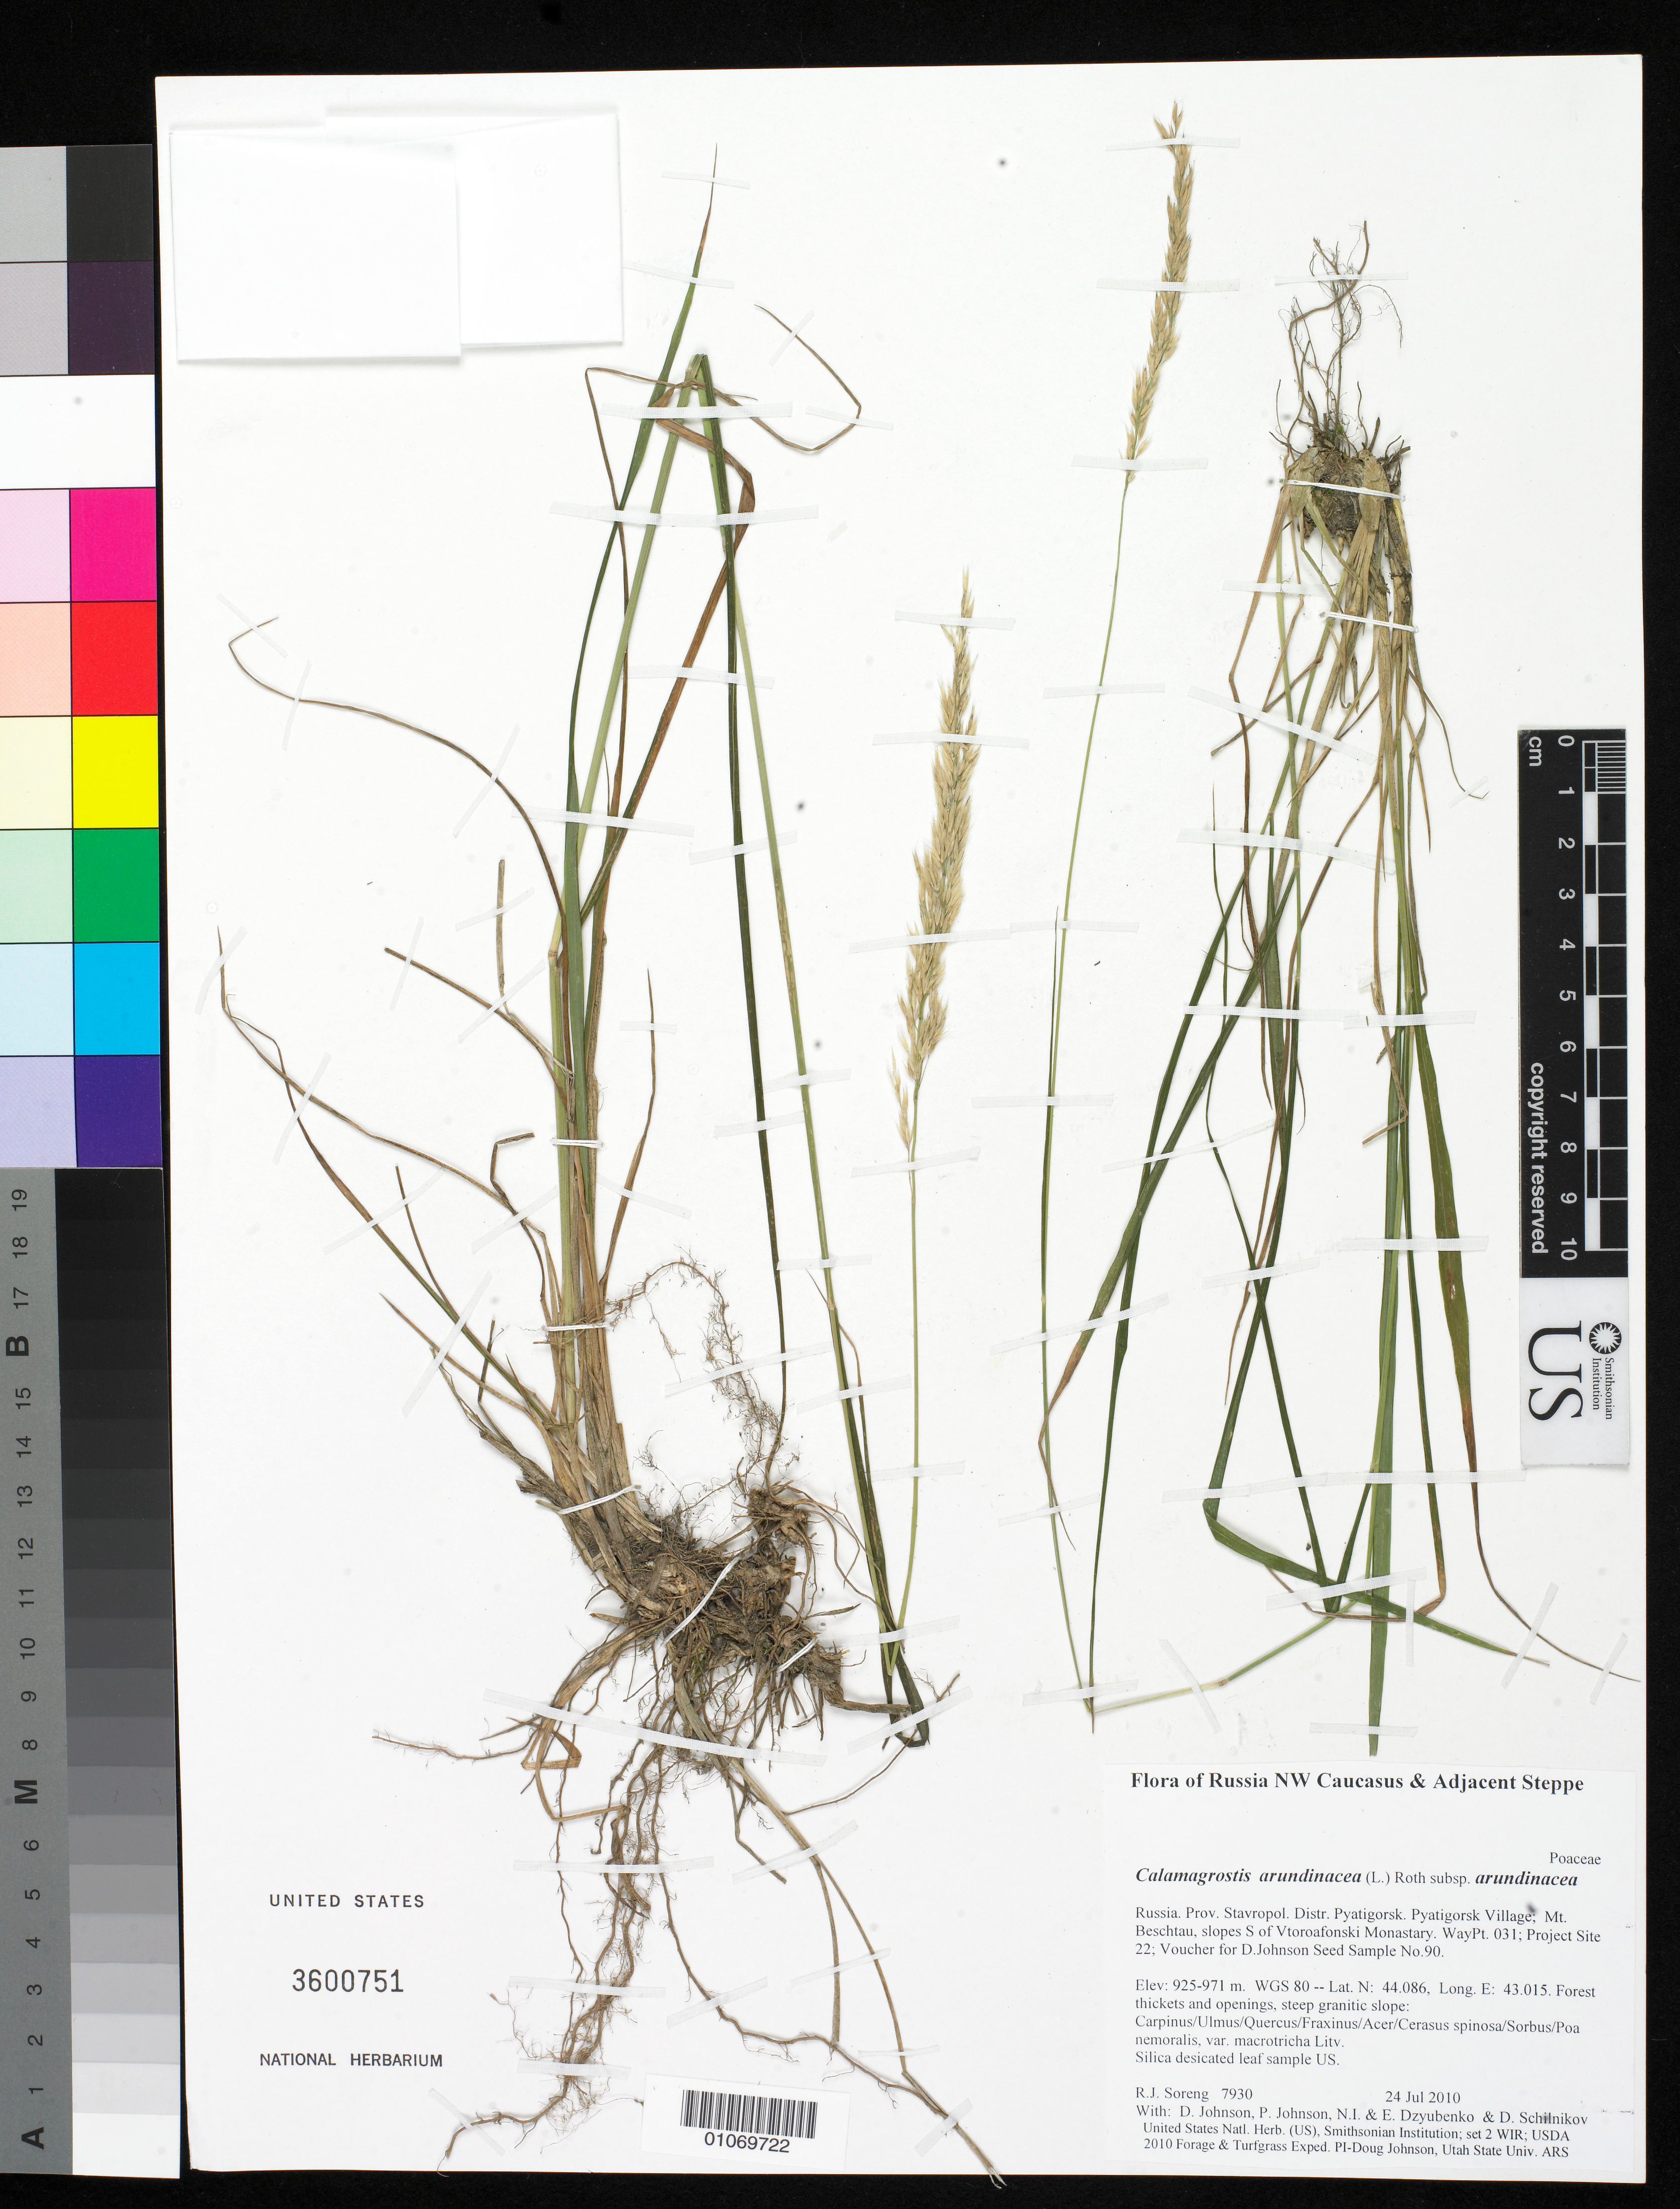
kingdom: Plantae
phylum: Tracheophyta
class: Liliopsida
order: Poales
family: Poaceae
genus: Calamagrostis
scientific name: Calamagrostis arundinacea subsp. arundinacea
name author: (L.) Roth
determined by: Soreng, Robert J., Research Associate (BOT), Smithsonian Institution - National Museum of Natural History (UNITED STATES)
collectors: R. J. Soreng, D. Johnson, P. Johnson, N. Dzyubenko, E. Dzyubenko & D. Schilnikov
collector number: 7930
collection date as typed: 24 Jul 2010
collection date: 2010-07-24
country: Russian Federation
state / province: Stavropol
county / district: Pyatigorsk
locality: Pyatigorsk Village; Mt. Beschtau, slopes S of Vtoroafonski Monastary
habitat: Forest thickets and openings, steep granitic slope: Carpinus/Ulmus/Quercus/Fraxinus/Acer/Cerasus spinosa/Sorbus/Poa nemoralis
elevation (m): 925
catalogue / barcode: US 3600751